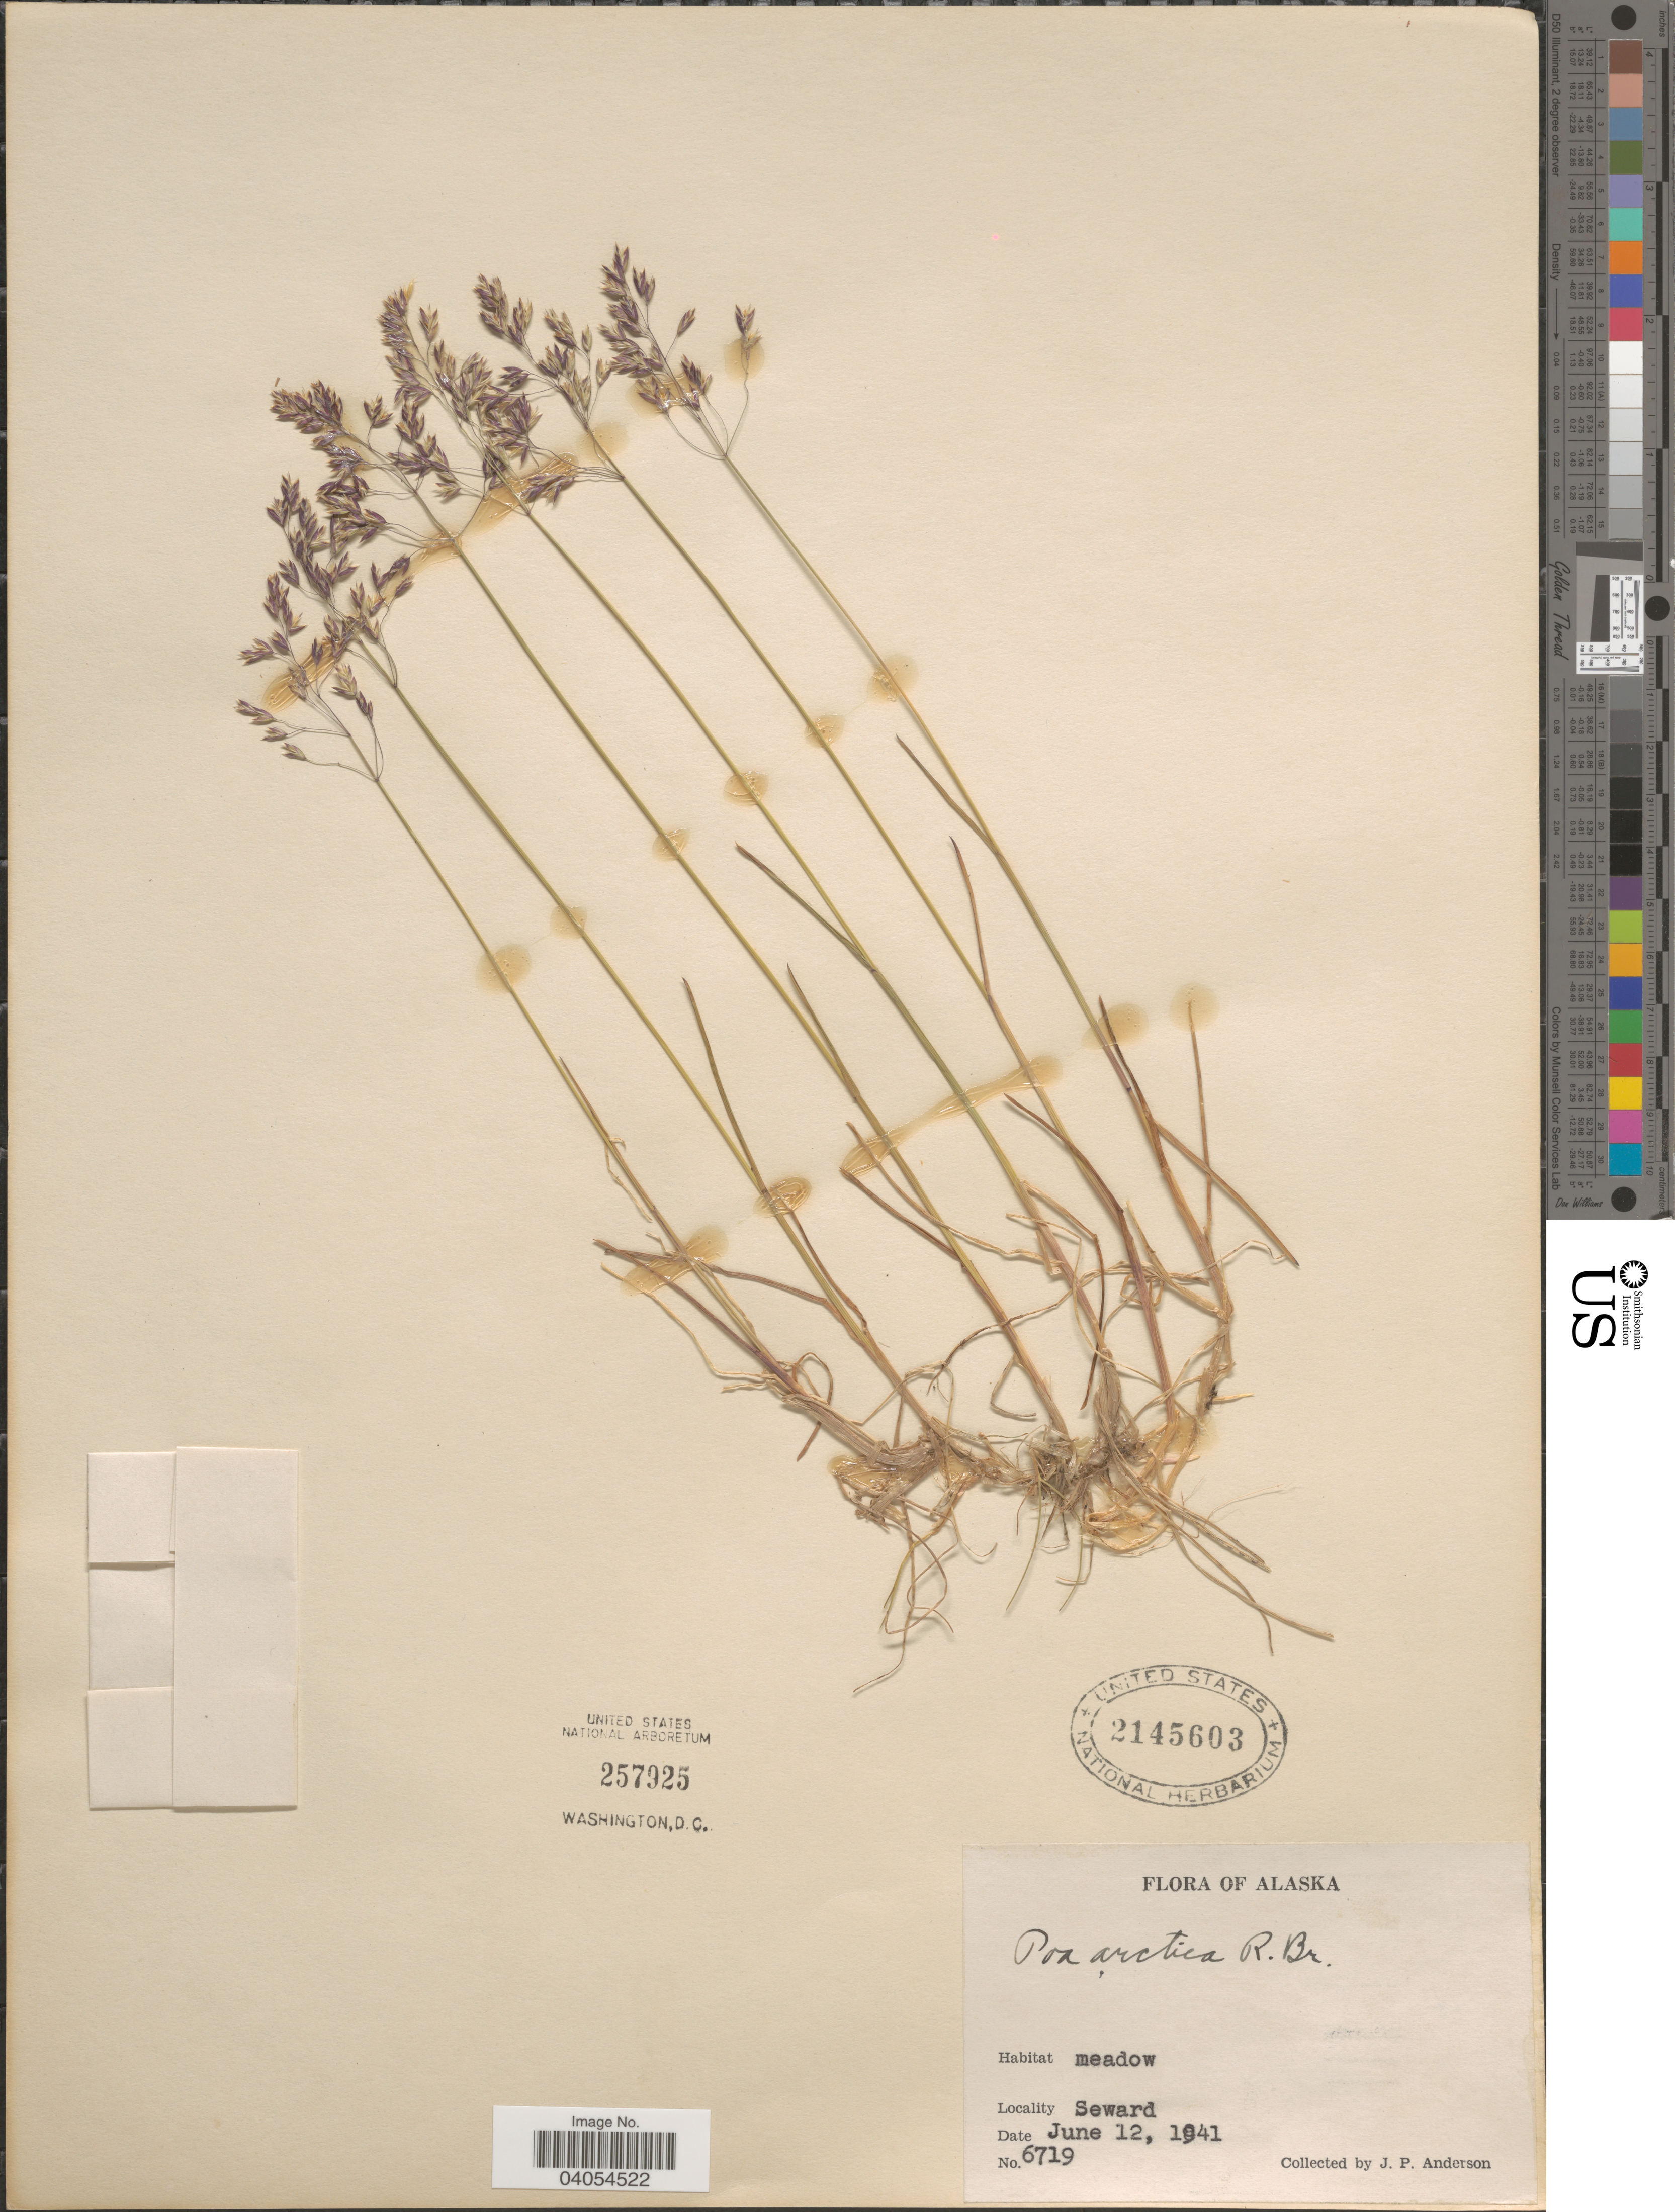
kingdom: Plantae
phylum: Tracheophyta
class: Liliopsida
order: Poales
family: Poaceae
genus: Poa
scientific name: Poa arctica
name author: R. Br.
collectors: J. P. Anderson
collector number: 6719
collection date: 1941-06-12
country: United States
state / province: Alaska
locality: Seward.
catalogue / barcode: US 2145603